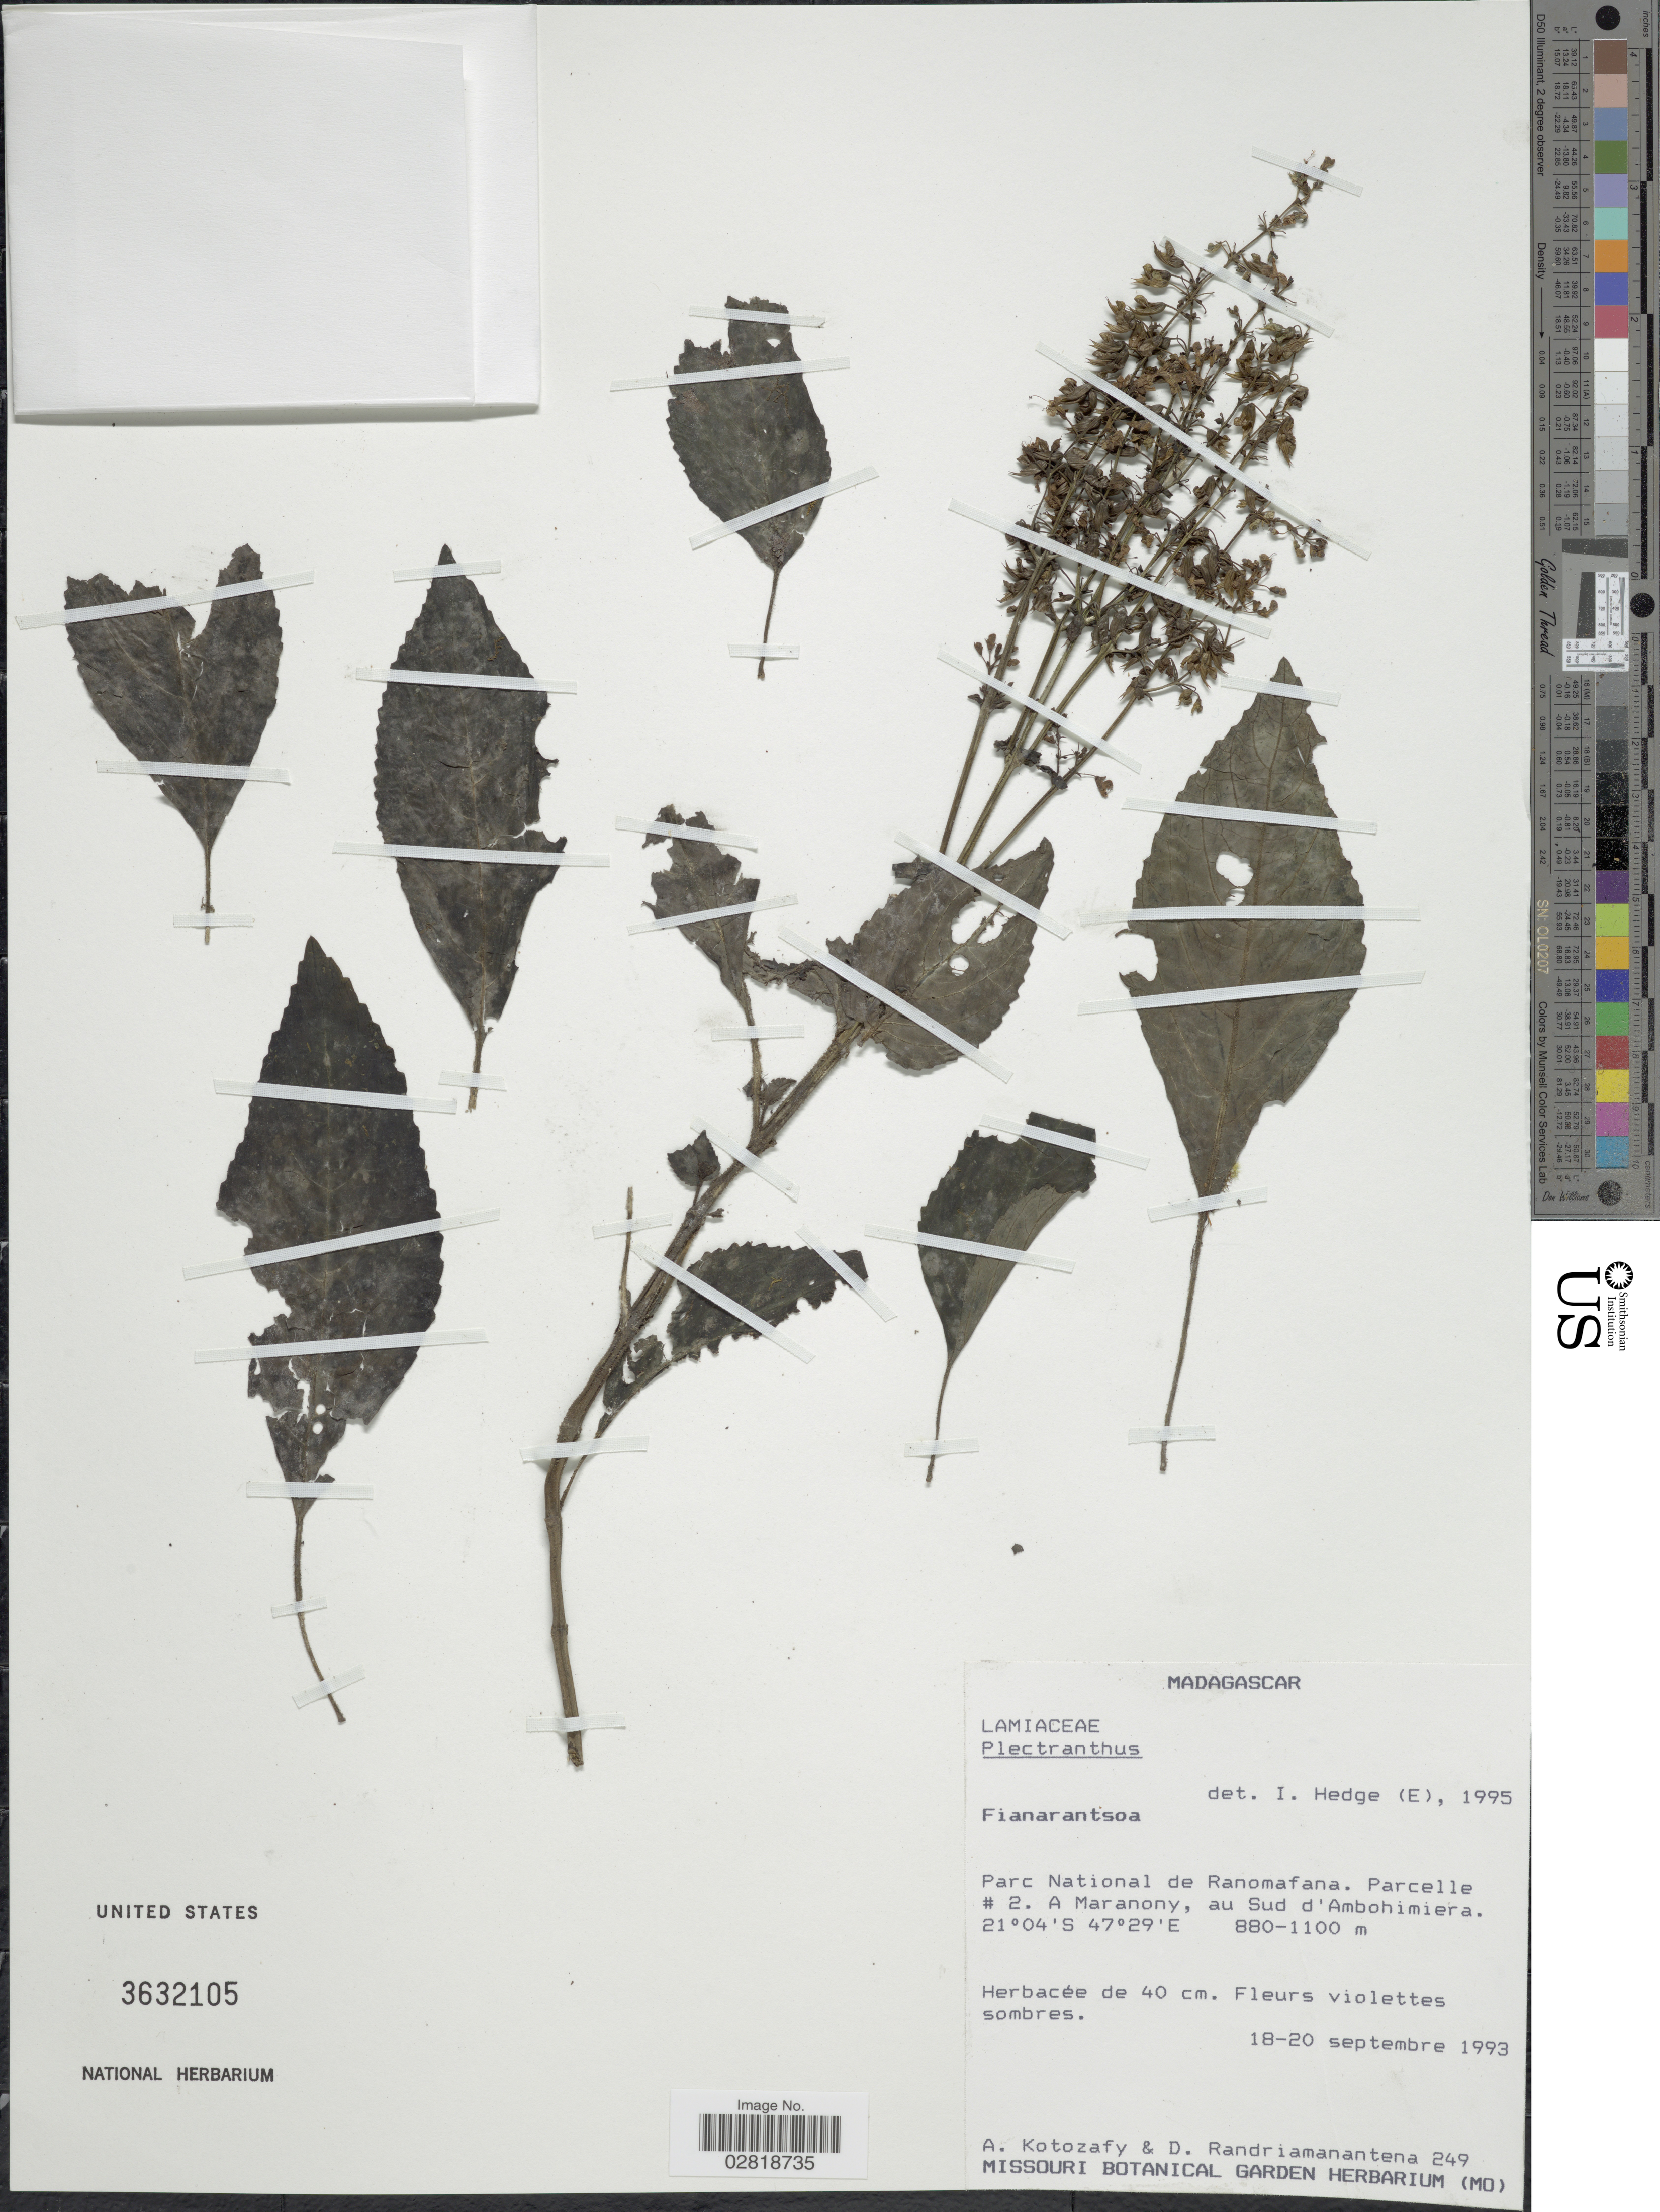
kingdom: Plantae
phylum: Tracheophyta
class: Magnoliopsida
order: Lamiales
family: Lamiaceae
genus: Plectranthus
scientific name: Plectranthus sp.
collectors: A. Kotozafy & D. Randriamanantena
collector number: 249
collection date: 1993-09-18/1993-09-20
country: Madagascar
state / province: Vatovavy Fitovinany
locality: Parc National de Ranomafana. Parcelle # 2. A Maranony, au Sud d'Ambohimiera.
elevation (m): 880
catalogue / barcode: US 3632105